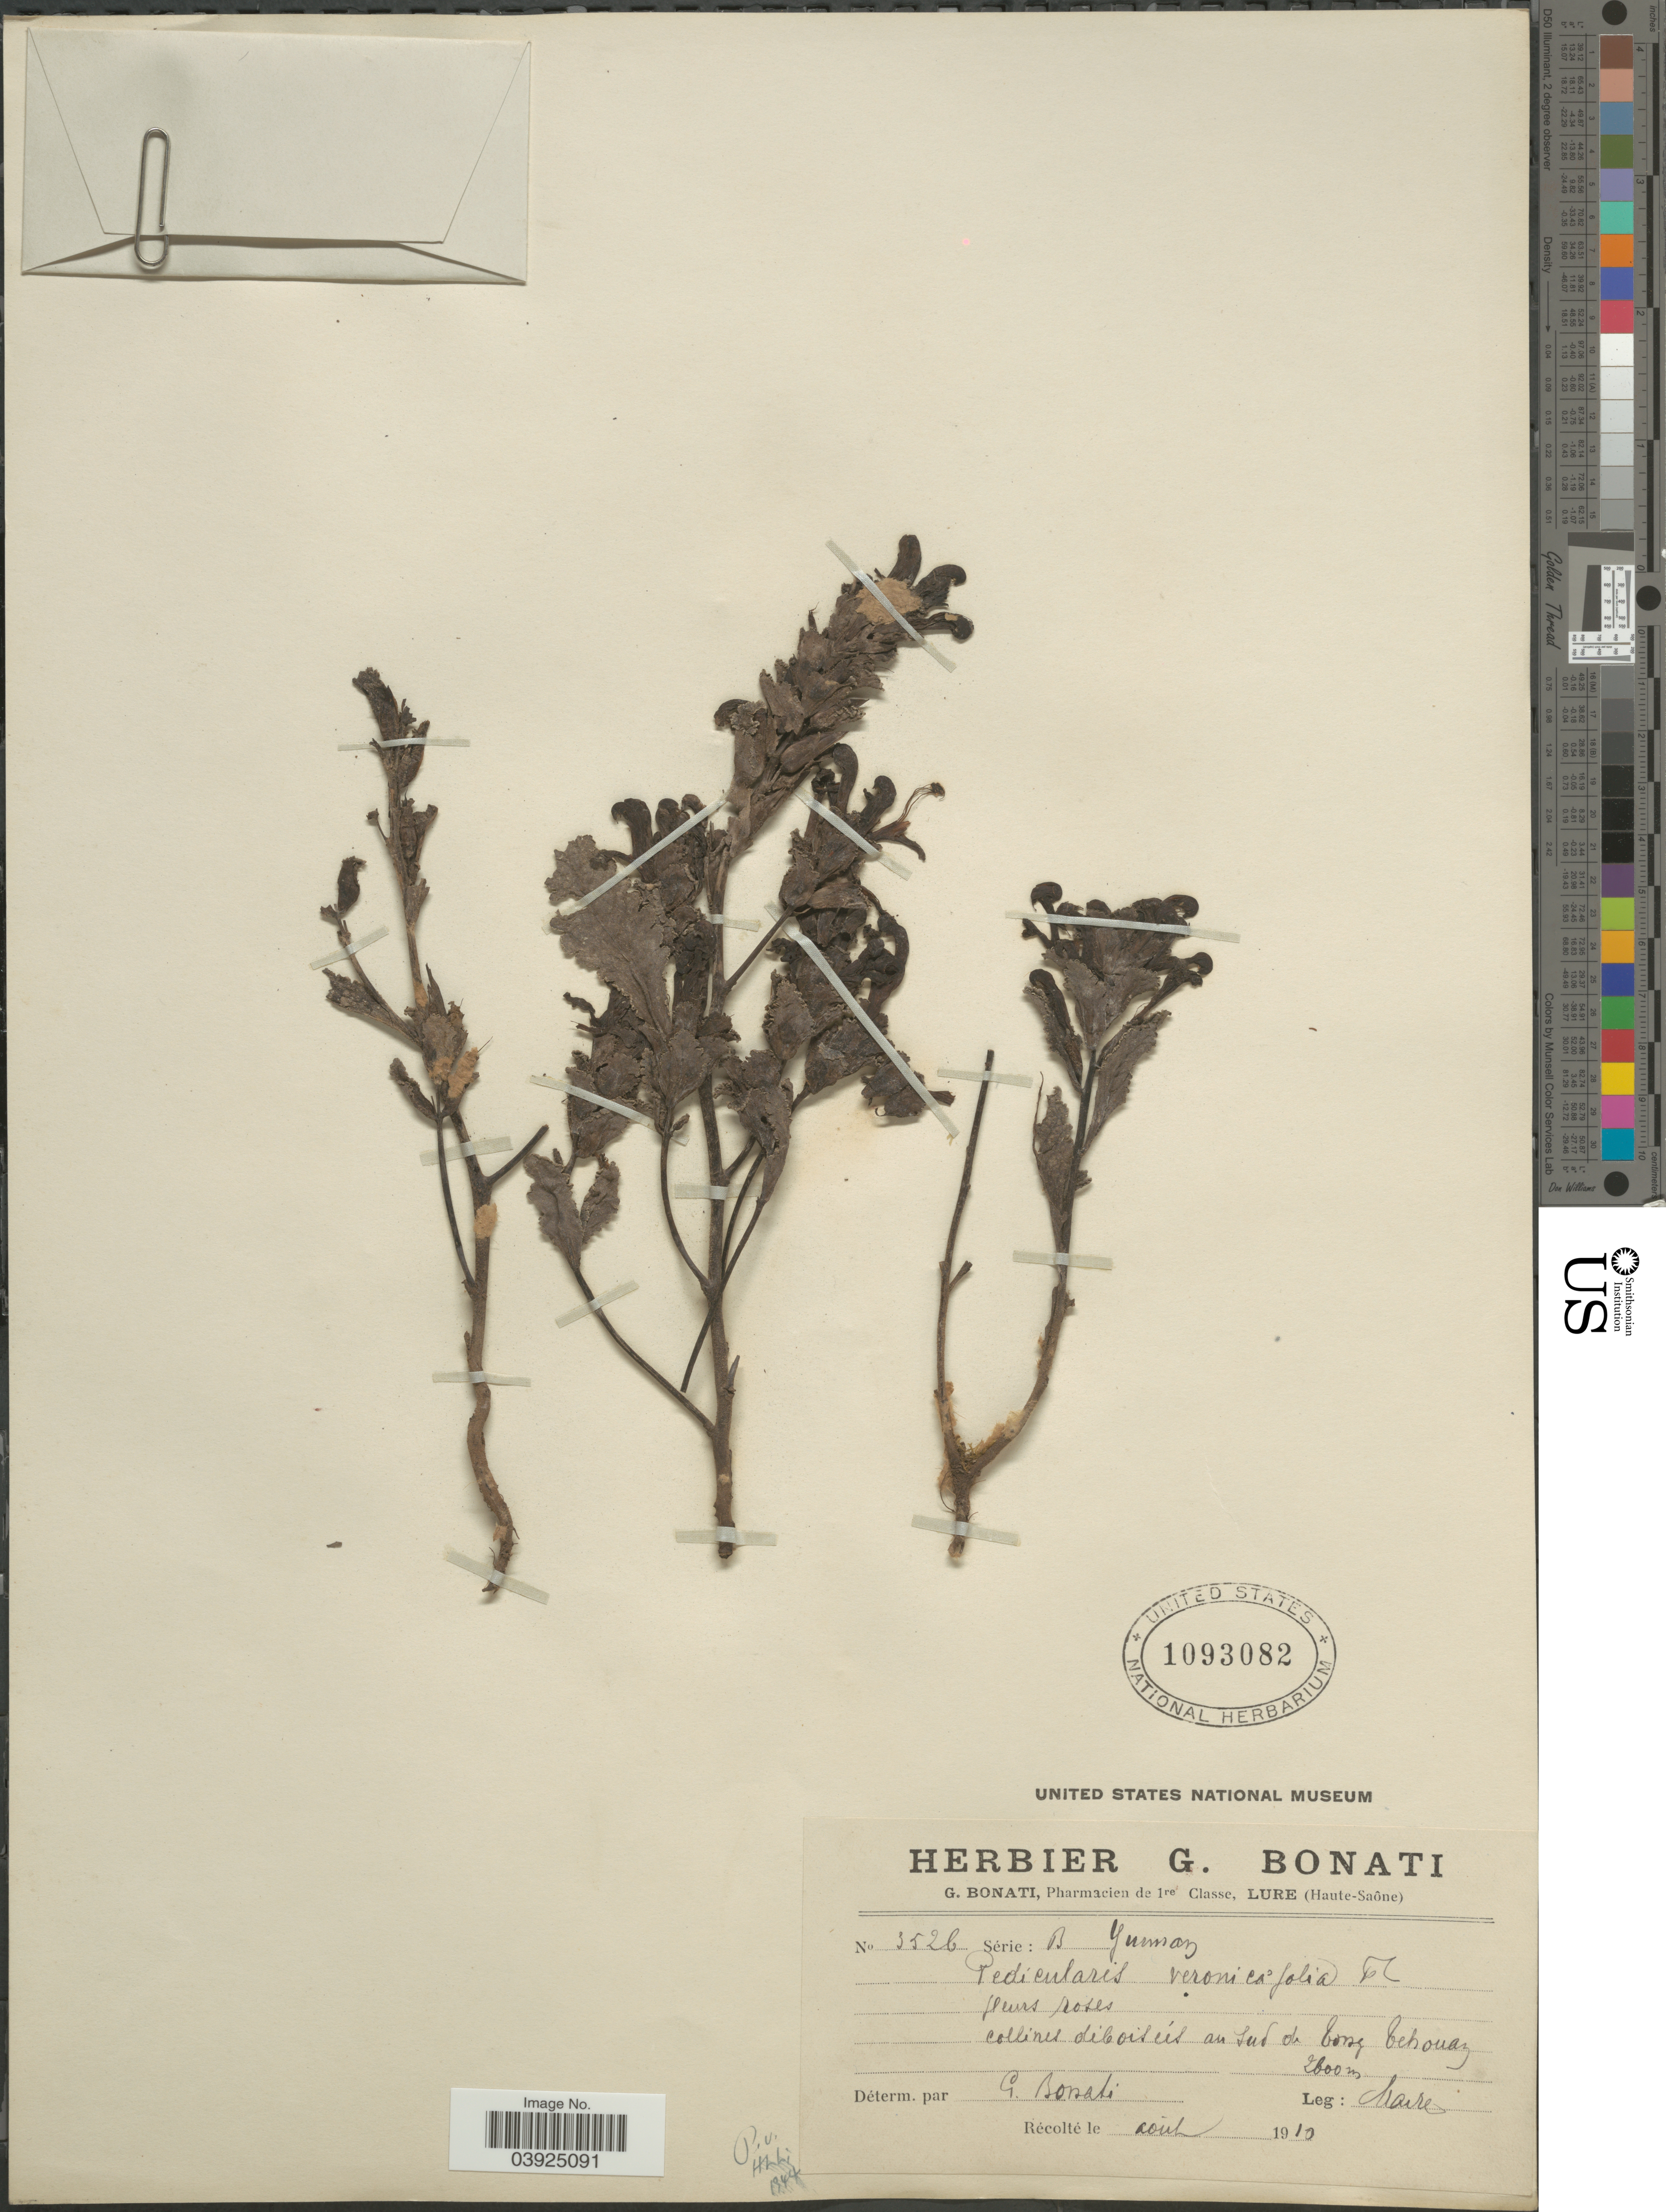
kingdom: Plantae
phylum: Tracheophyta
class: Magnoliopsida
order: Lamiales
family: Orobanchaceae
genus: Pedicularis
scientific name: Pedicularis veronicifolia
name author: Franch.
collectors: Maire, --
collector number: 3526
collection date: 1910-08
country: China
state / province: Yunnan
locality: Collines diboitées au Sud de Tong Tchouaz.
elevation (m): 2600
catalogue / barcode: US 1093082